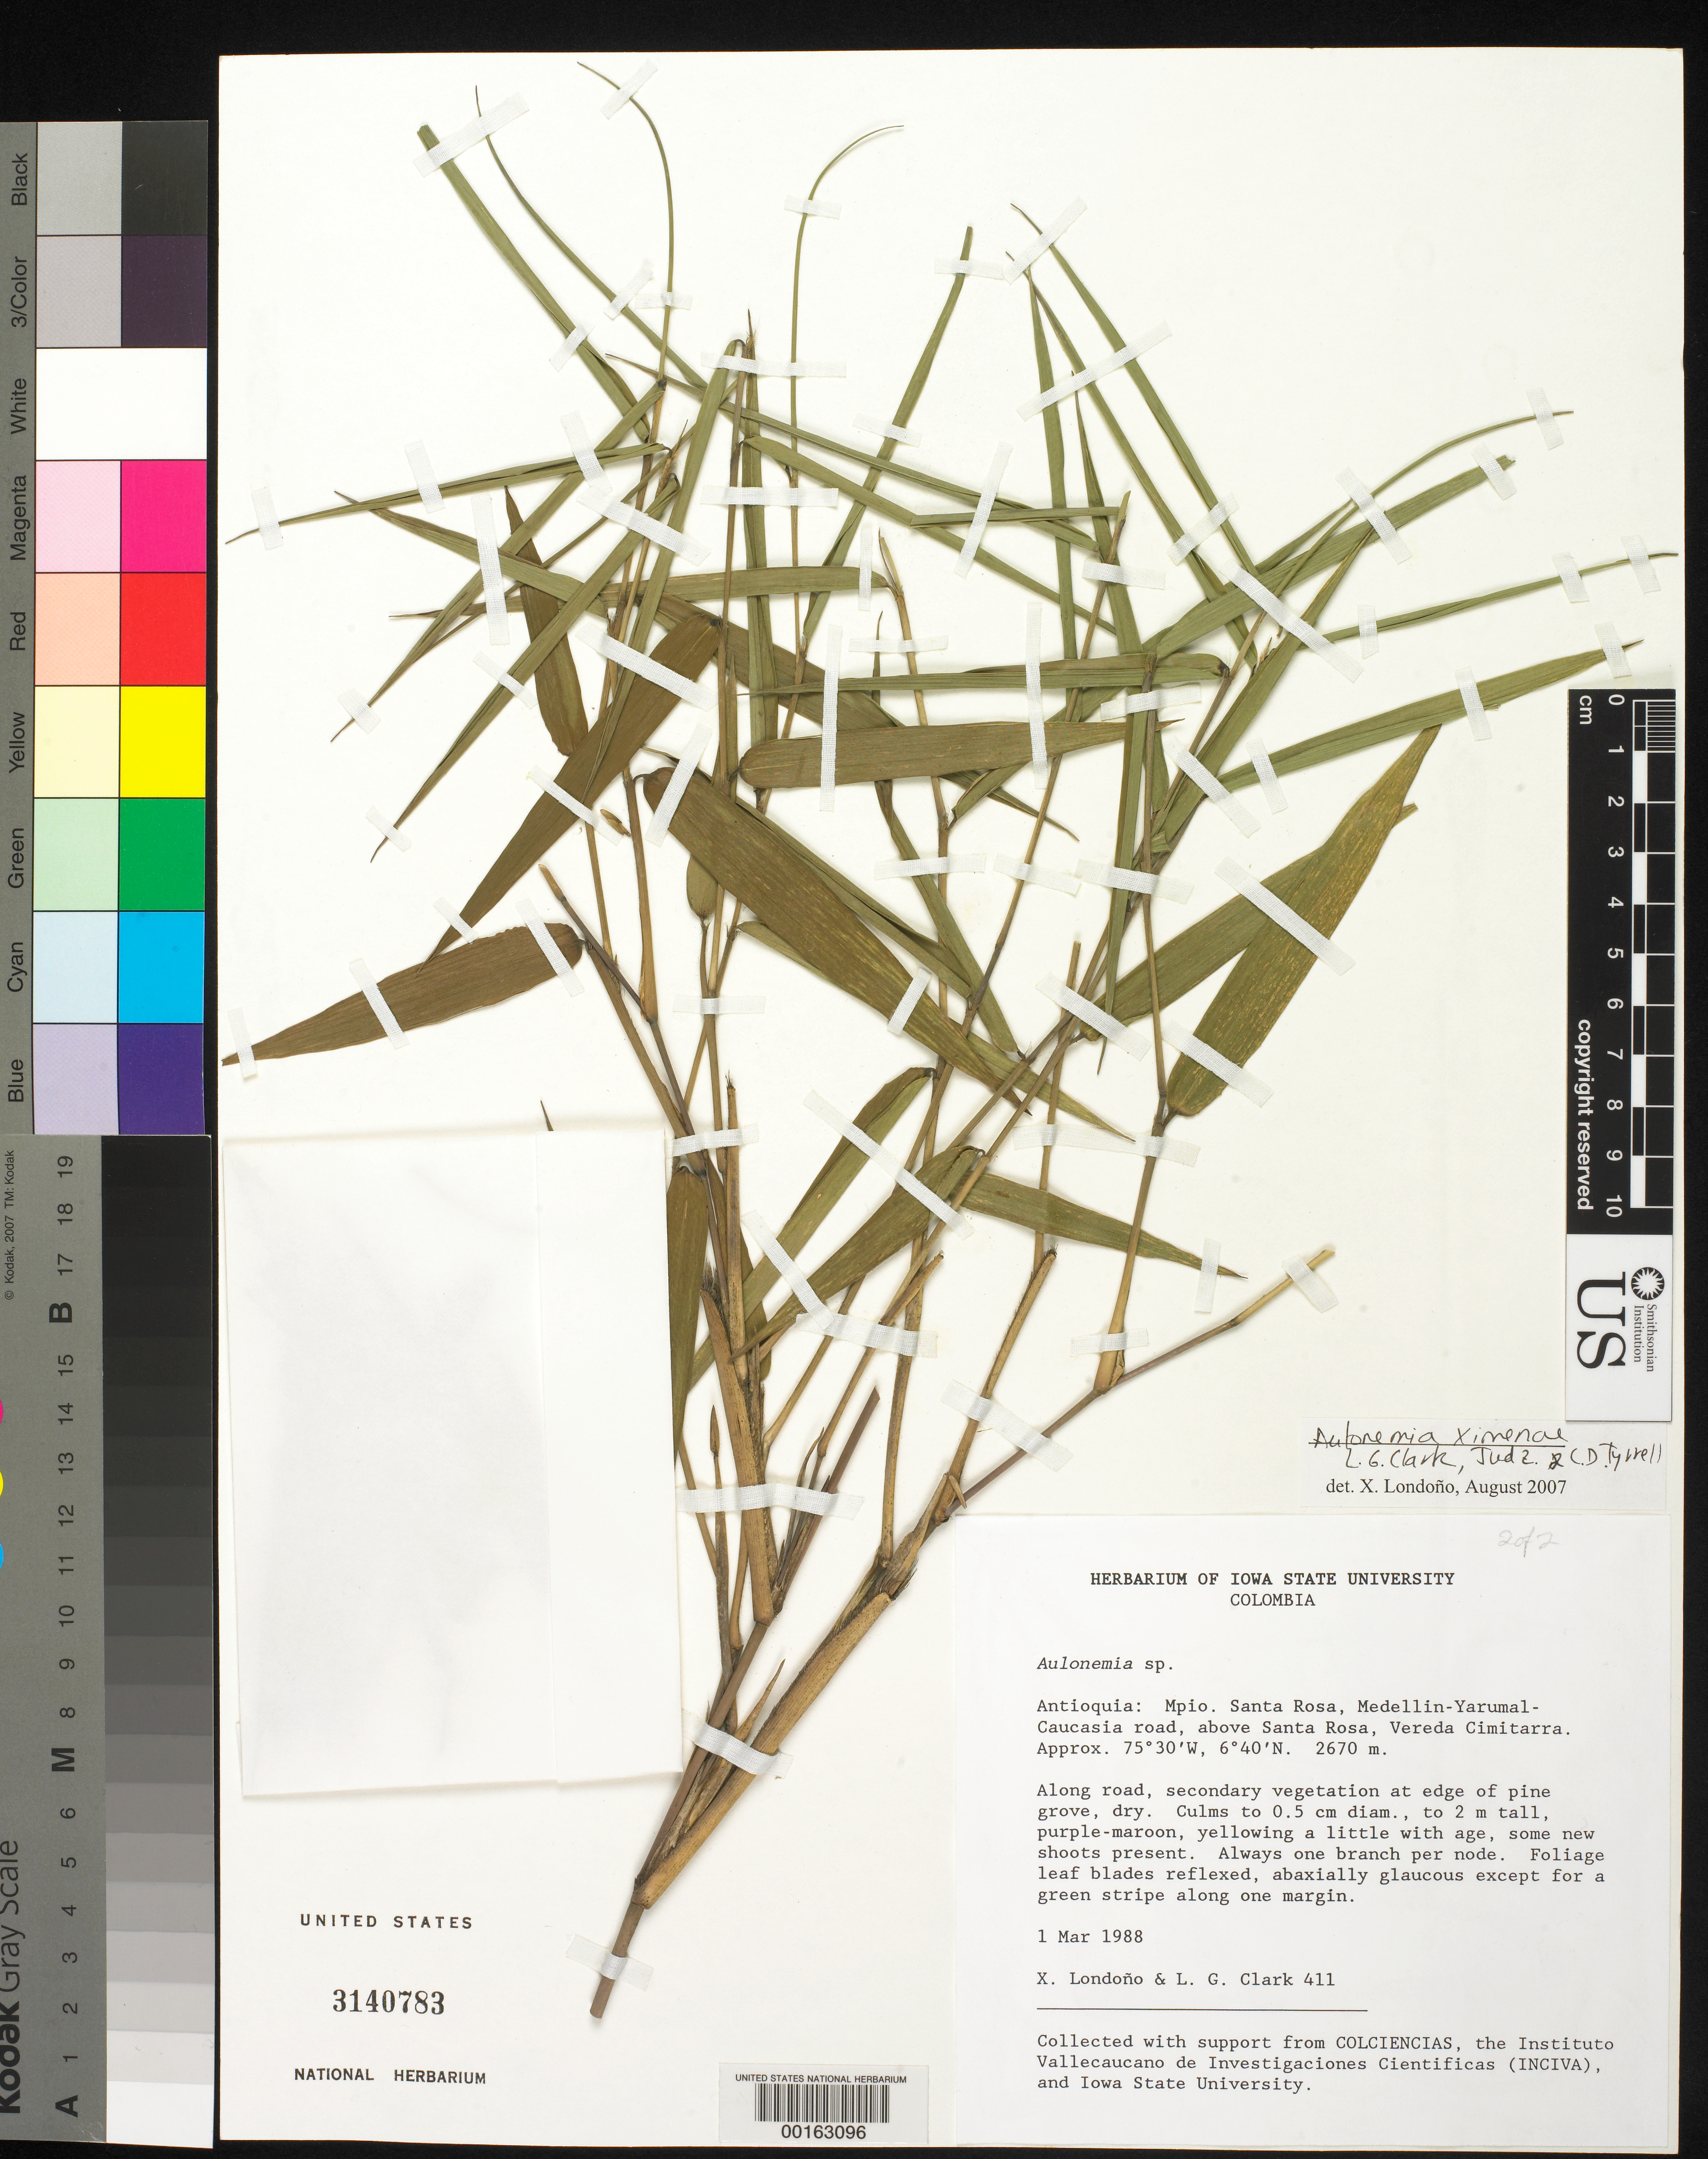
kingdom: Plantae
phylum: Tracheophyta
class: Liliopsida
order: Poales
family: Poaceae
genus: Aulonemia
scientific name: Aulonemia ximenae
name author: L.G. Clark et al.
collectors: X. Londoño & L. G. Clark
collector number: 411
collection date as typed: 01 Mar 1988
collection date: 1988-03-01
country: Colombia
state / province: Antioquia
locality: Santa Rosa, Medellin-Yarumal-Caucasia road, above Santa Rosa, Vereda Cimitarra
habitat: Along road, secondary vegetation at edge of pine grove, dry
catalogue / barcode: US 3140783